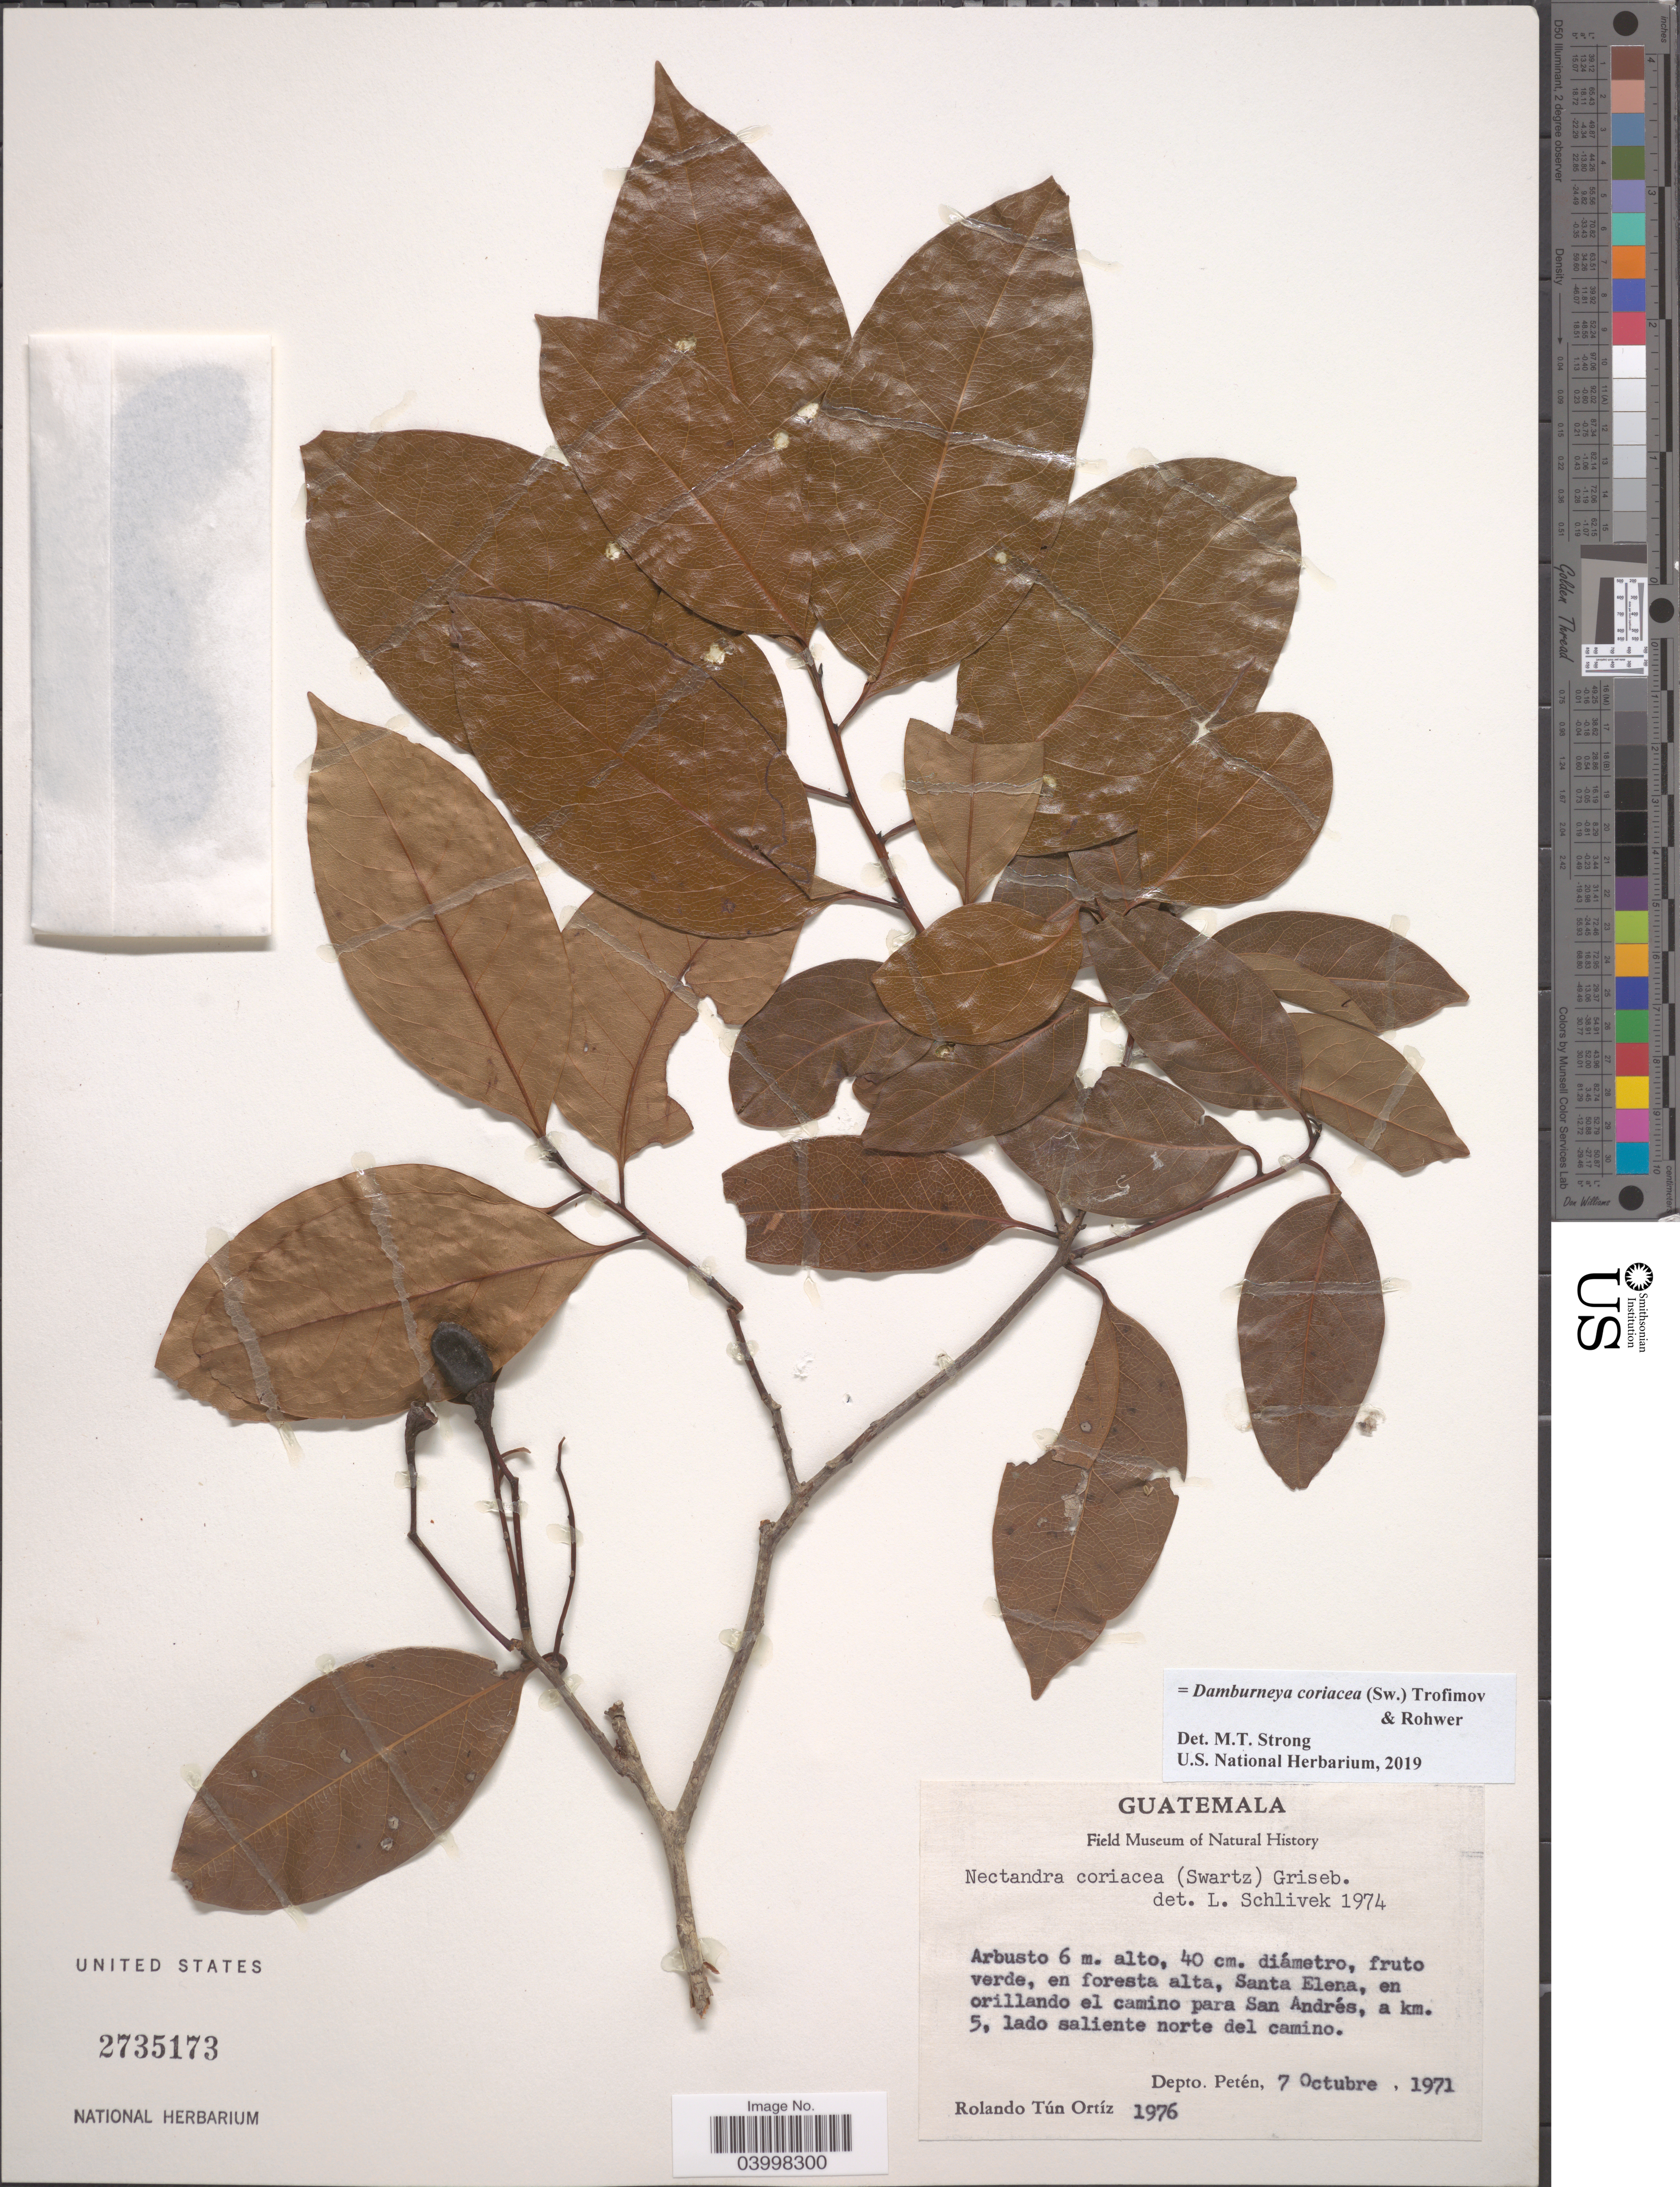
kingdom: Plantae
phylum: Tracheophyta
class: Magnoliopsida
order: Laurales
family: Lauraceae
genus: Damburneya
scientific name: Damburneya coriacea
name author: (Sw.) Trofimov & Rohwer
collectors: R. Ortiz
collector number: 1976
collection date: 1971-10-07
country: Guatemala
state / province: El Peten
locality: Santa Elena, en orillando el camino para San Andrés, a km. 5, lado saliente norte del camino. Depto. Petén.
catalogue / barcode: US 2735173